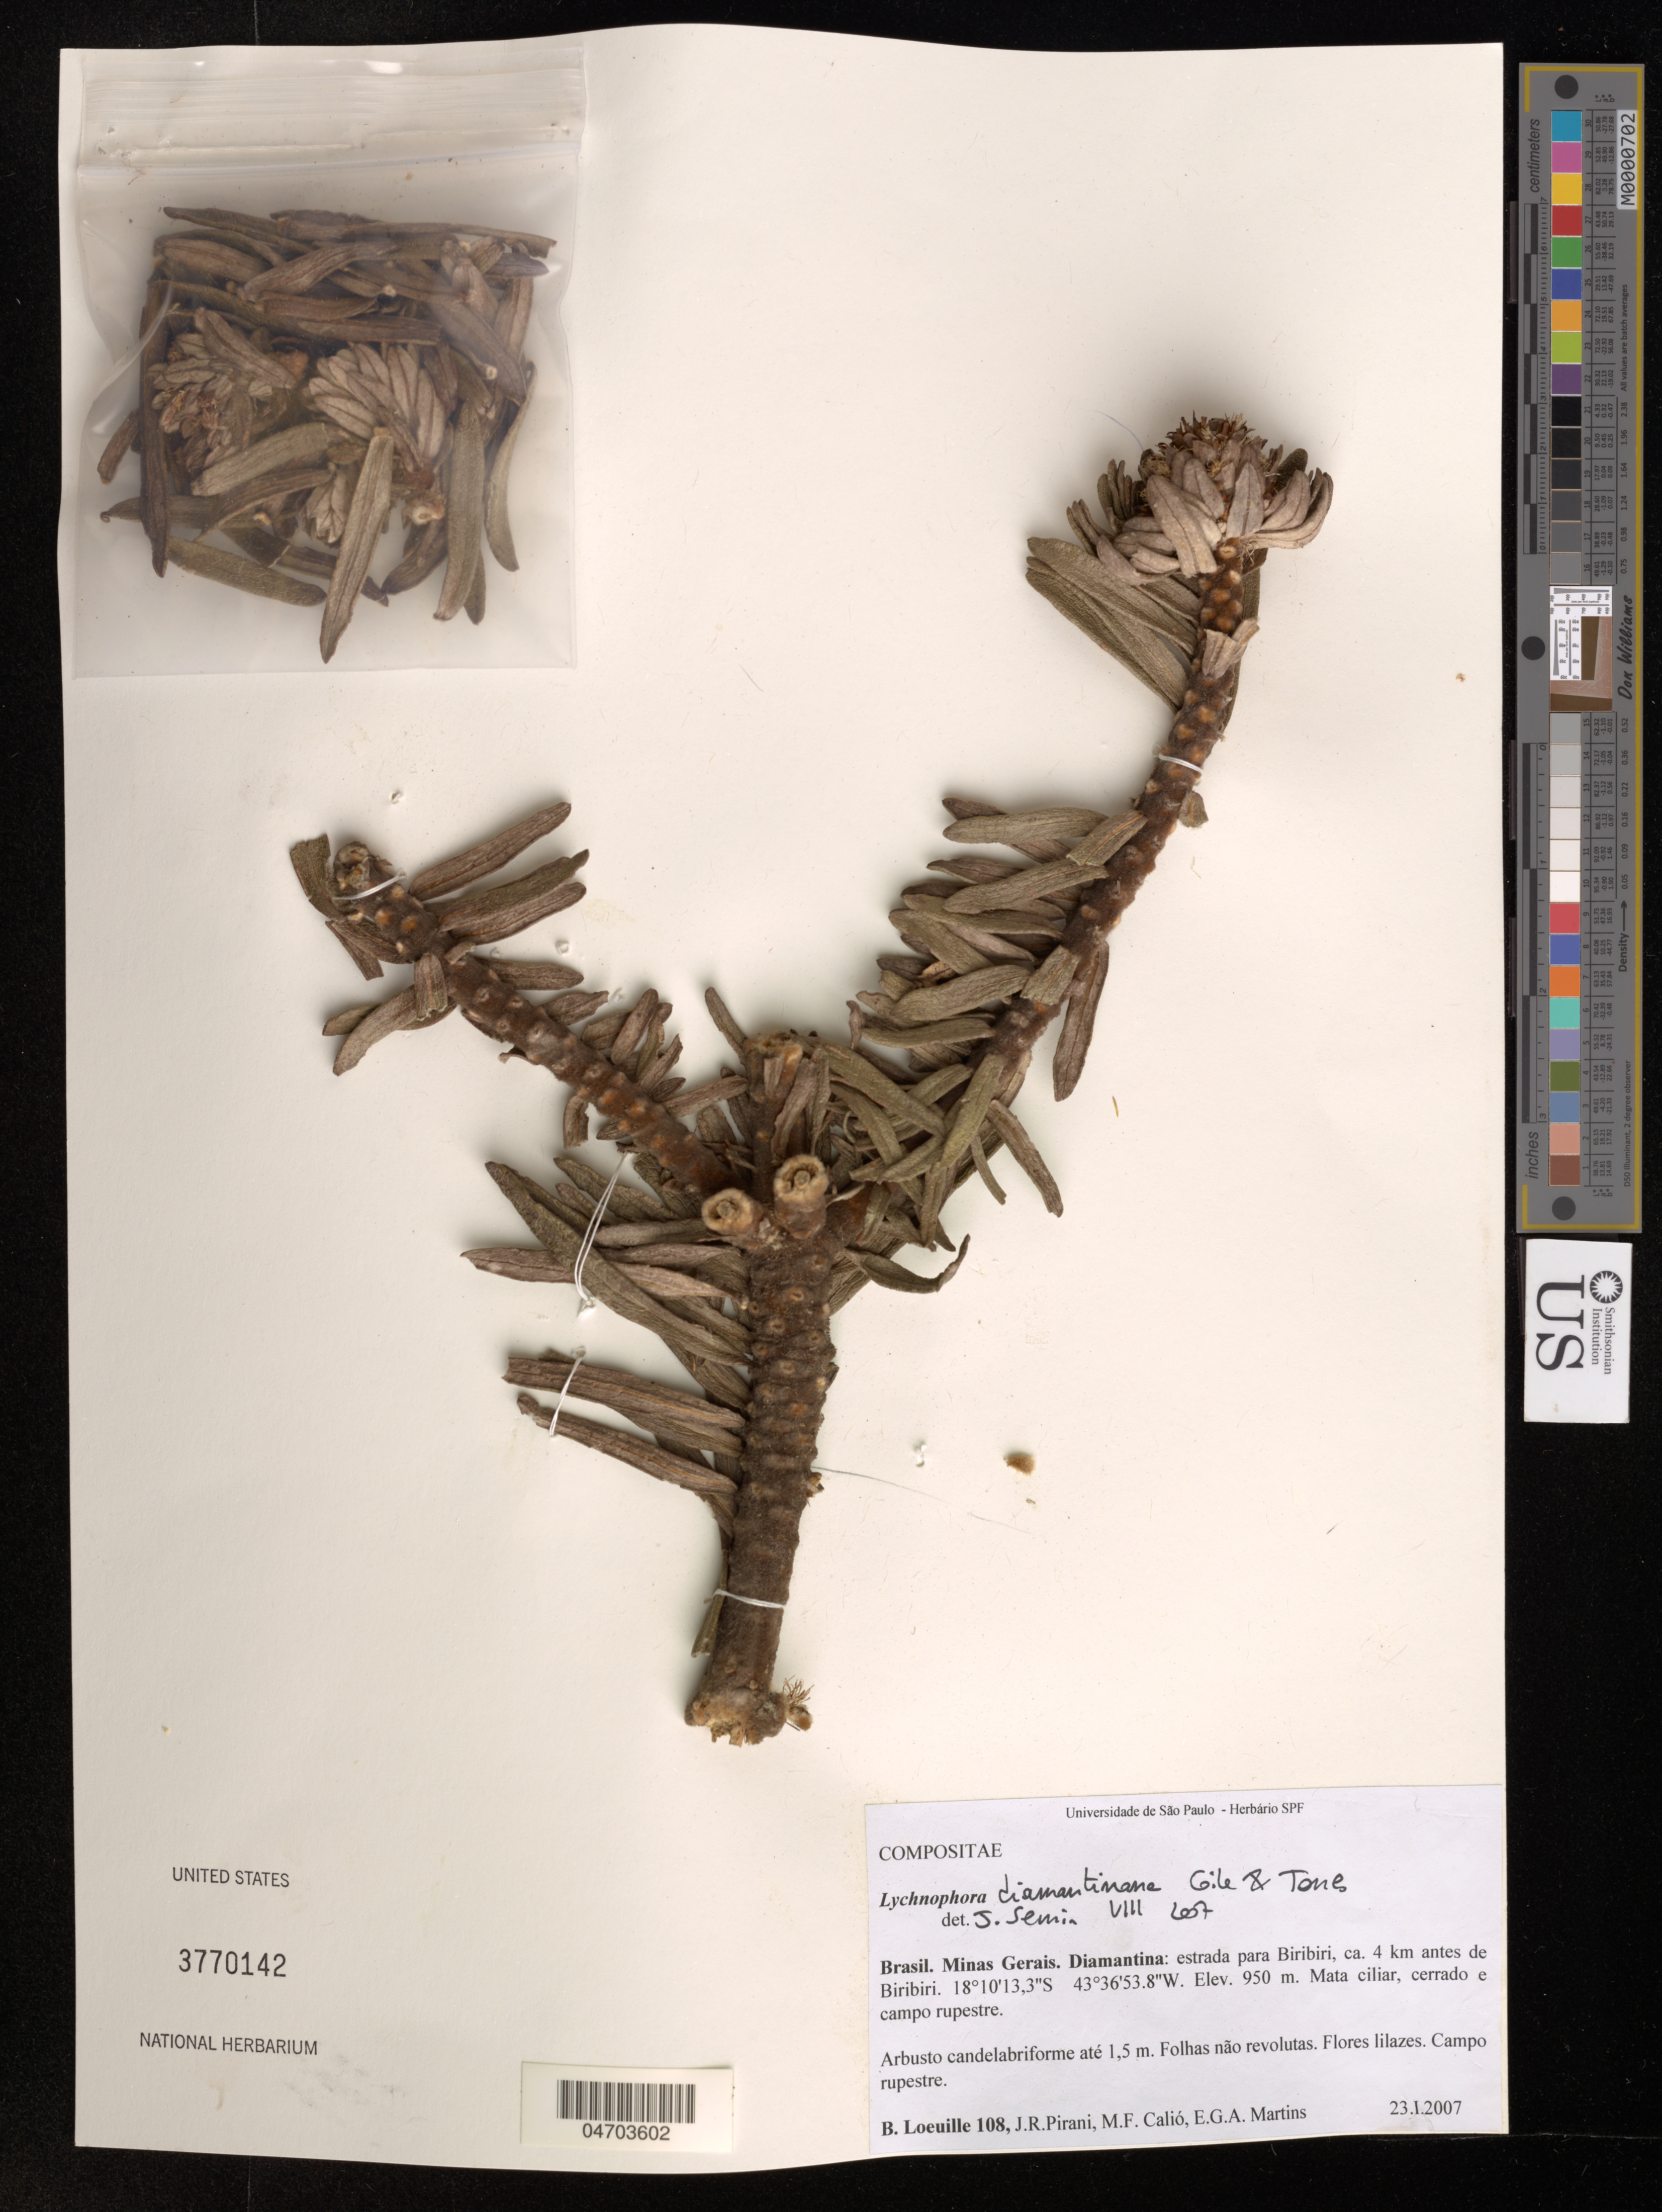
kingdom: Plantae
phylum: Tracheophyta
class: Magnoliopsida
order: Asterales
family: Asteraceae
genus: Lychnophora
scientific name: Lychnophora diamantinana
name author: Coile & S.B. Jones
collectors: B. Loeuille, J. Pirani & M. Calió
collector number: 108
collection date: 2007-01-23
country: Brazil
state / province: Minas Gerais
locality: Diamantina: estrada para Biribiri, ca. 4 km antes de Biribiri.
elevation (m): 950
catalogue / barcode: US 3770142